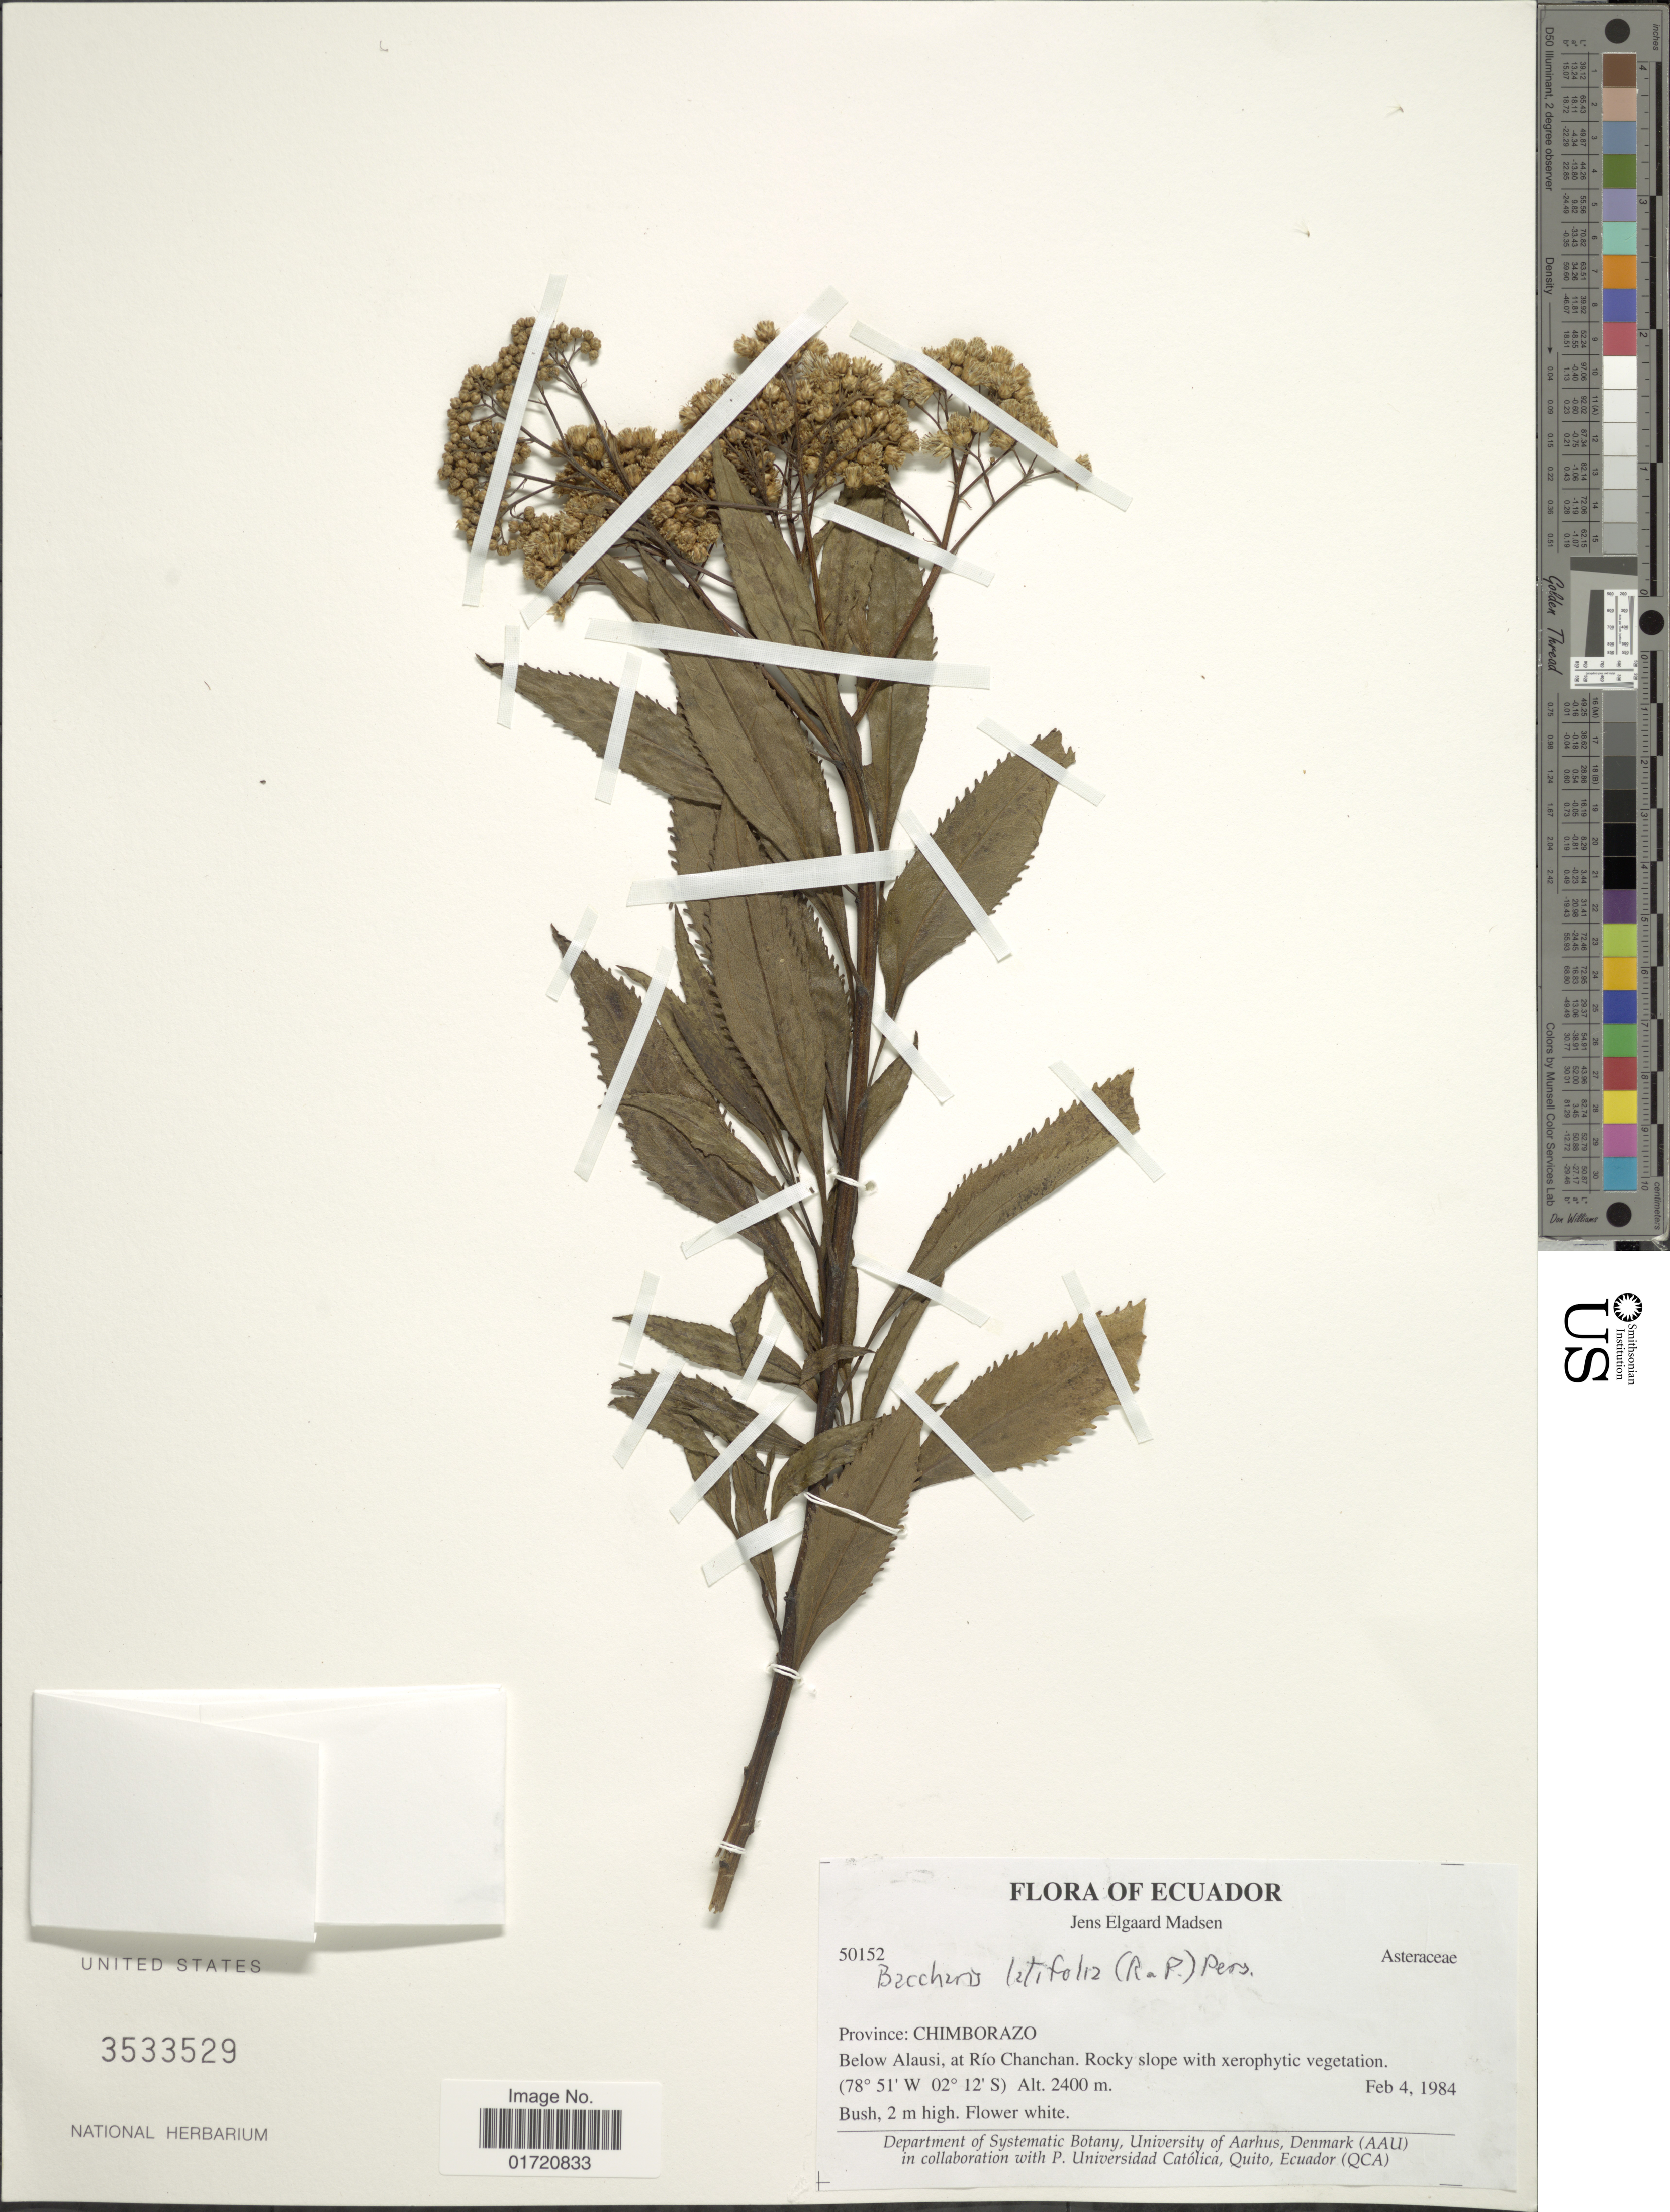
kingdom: Plantae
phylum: Tracheophyta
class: Magnoliopsida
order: Asterales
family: Asteraceae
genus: Baccharis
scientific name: Baccharis latifolia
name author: (Ruiz & Pav.) Pers.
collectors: J. E. Madsen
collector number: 50152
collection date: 1984-02-04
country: Ecuador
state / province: Chimborazo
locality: Below Alausi, at Rio Chanchan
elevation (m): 2400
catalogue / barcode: US 3533529